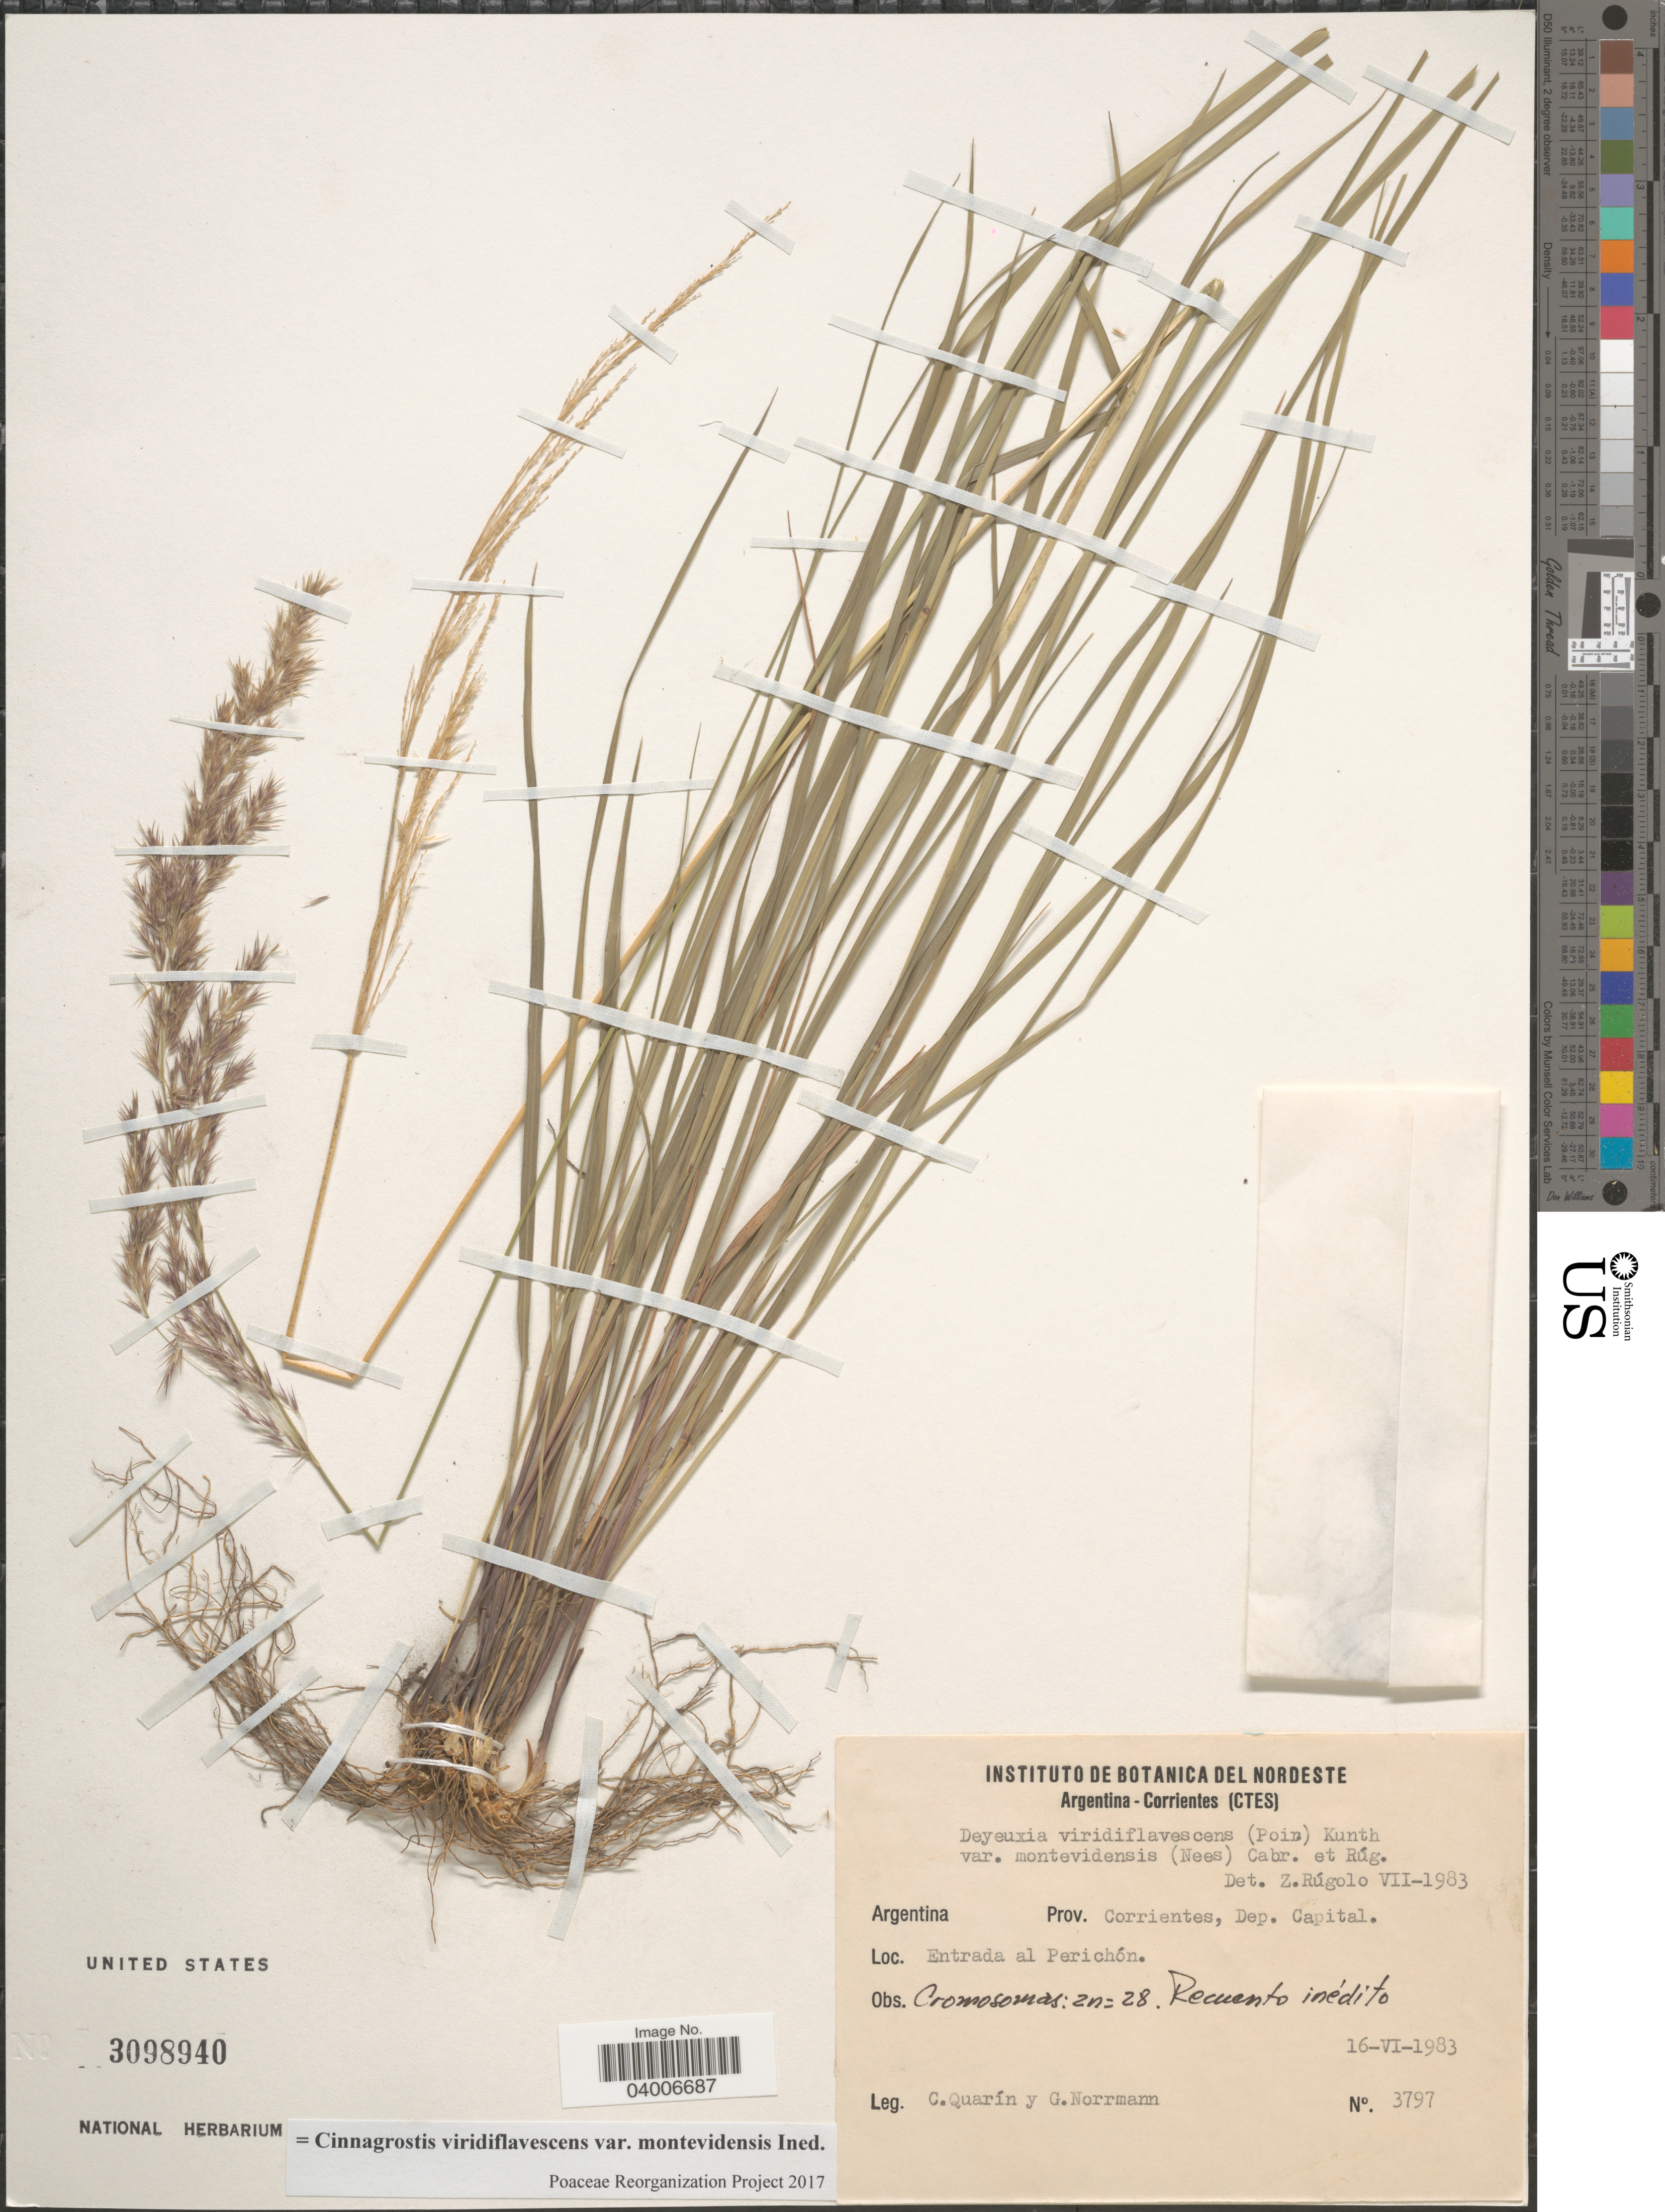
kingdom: Plantae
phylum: Tracheophyta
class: Liliopsida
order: Poales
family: Poaceae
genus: Cinnagrostis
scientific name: Cinnagrostis viridiflavescens var. montevidensis ined.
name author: (Nees) P.M. Peterson et al.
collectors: C. Quarín & G. Norrmann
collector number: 3797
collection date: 1983-06-16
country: Argentina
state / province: Corrientes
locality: Dep. Capital. Entrada al Perichón.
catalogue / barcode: US 3098940